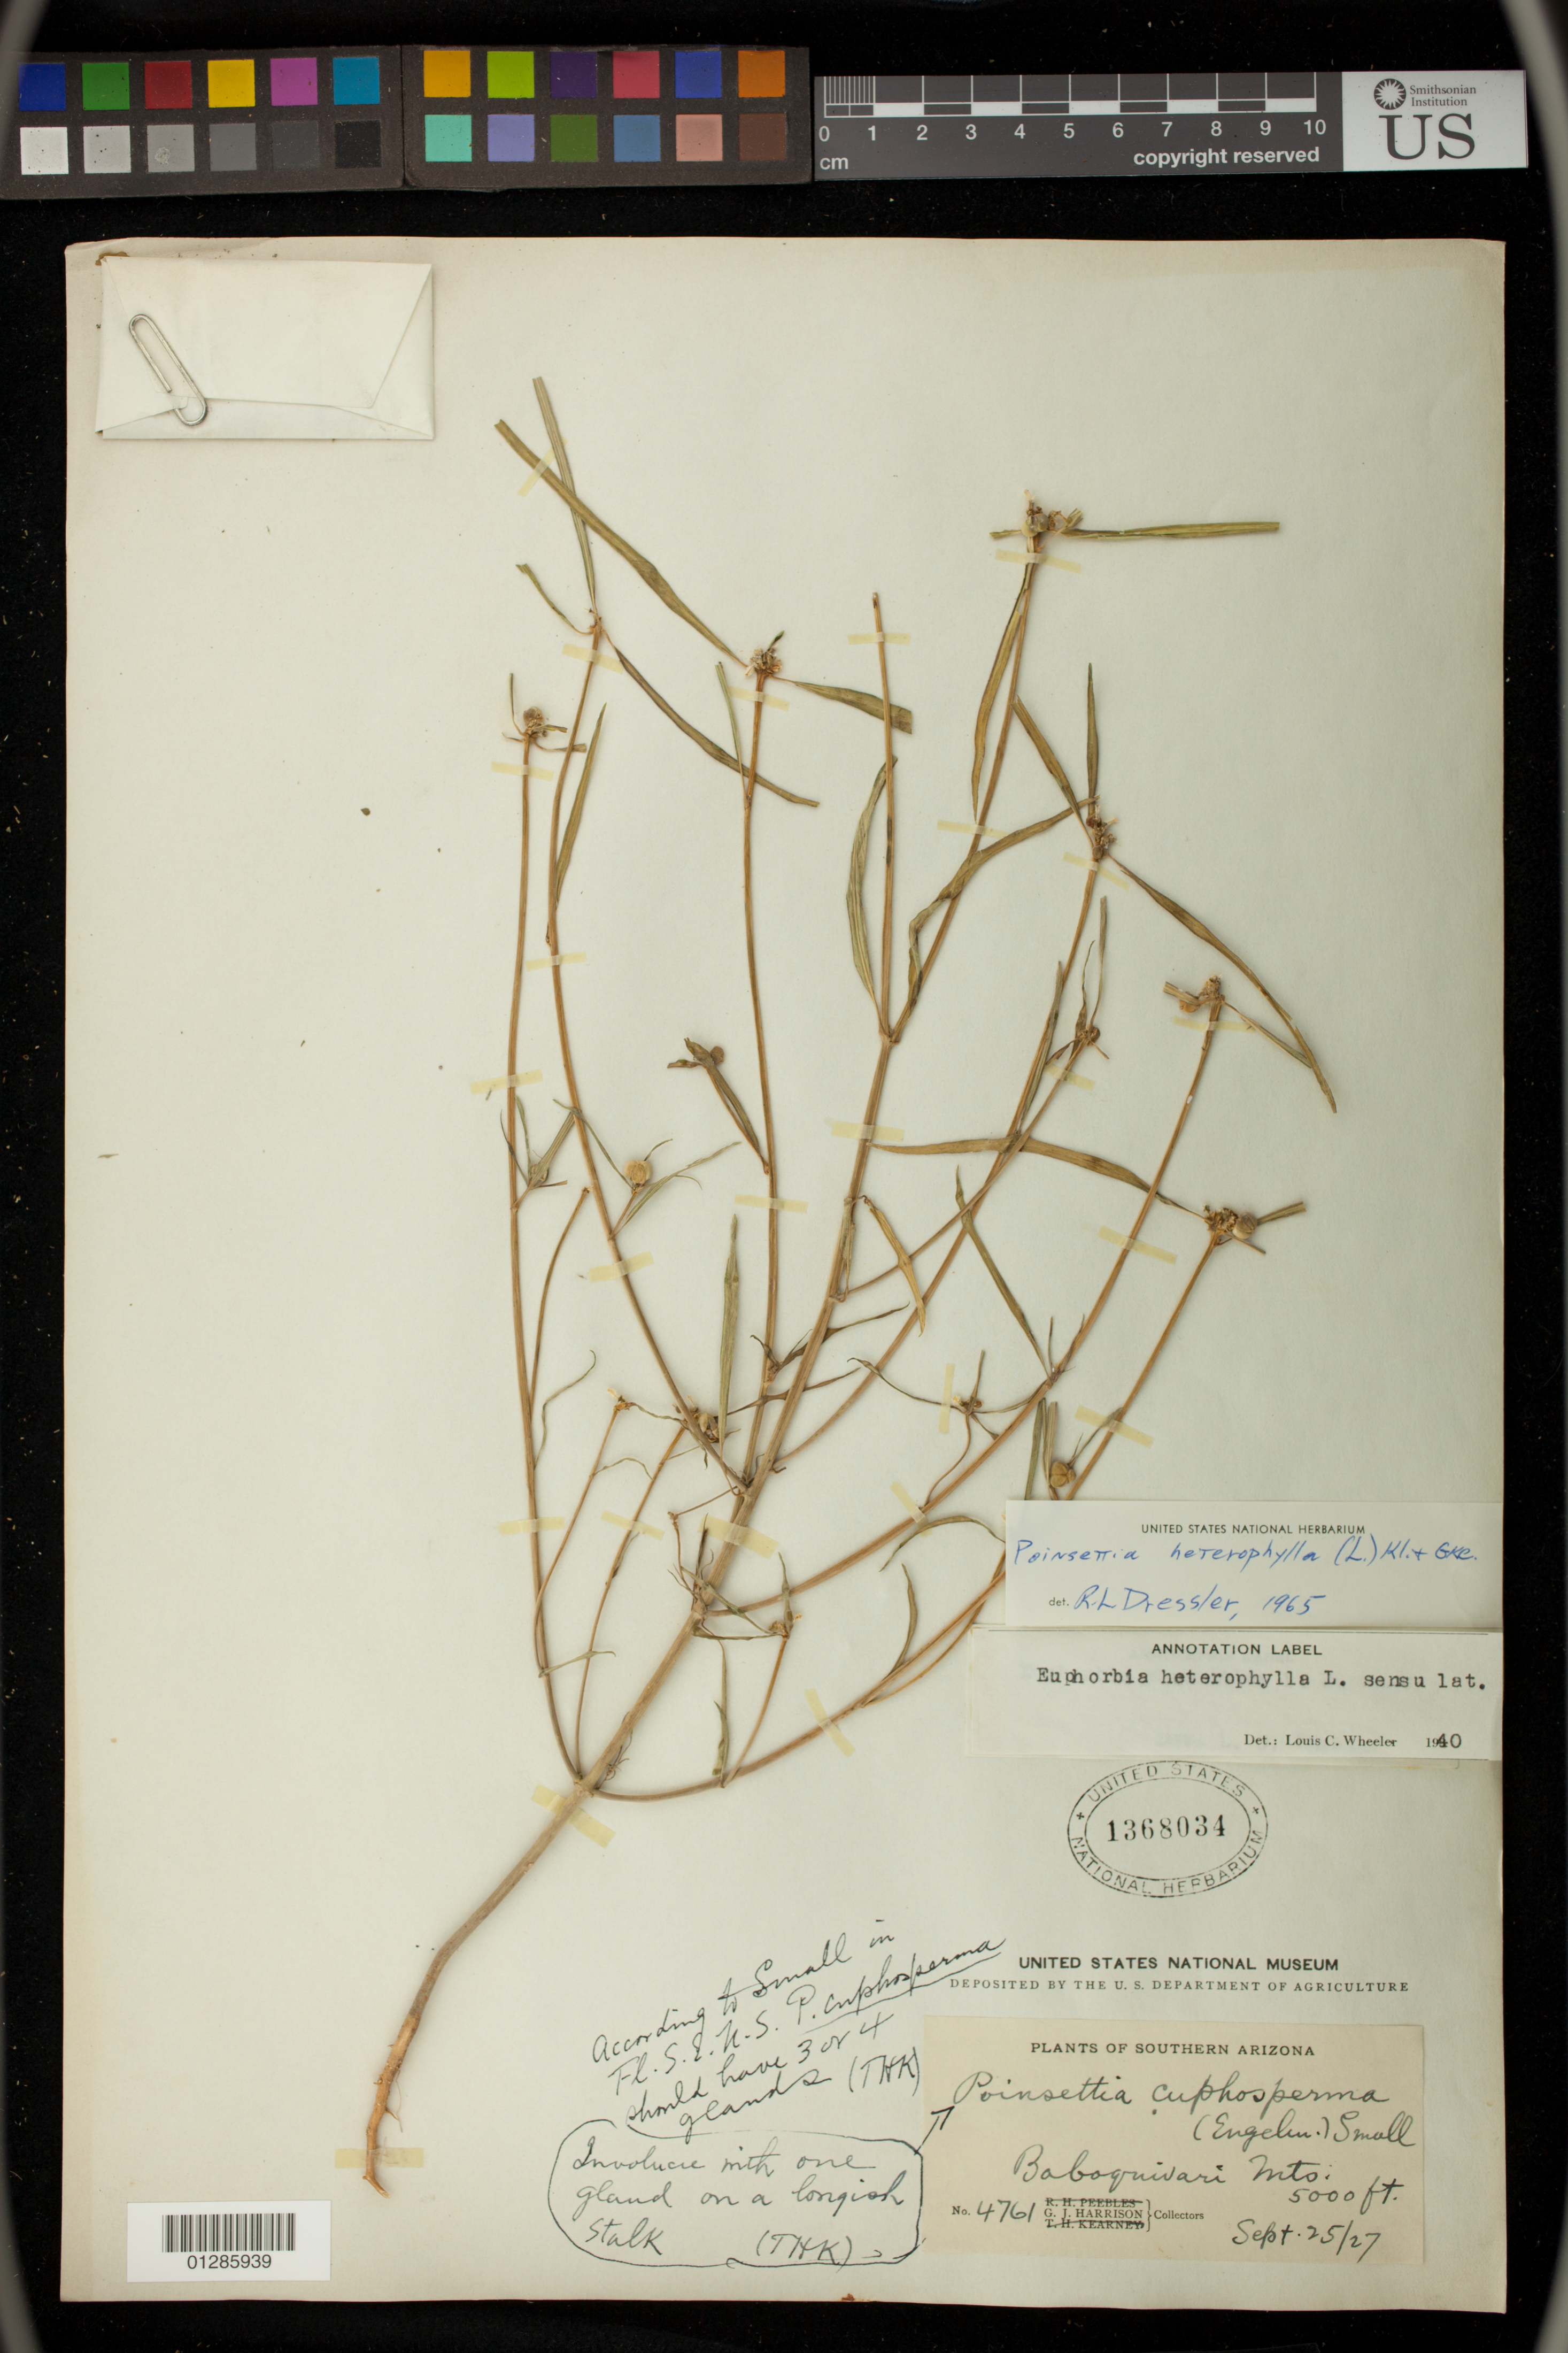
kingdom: Plantae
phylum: Tracheophyta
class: Magnoliopsida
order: Malpighiales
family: Euphorbiaceae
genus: Euphorbia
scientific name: Euphorbia heterophylla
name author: L.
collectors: G. J. Harrison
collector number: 4761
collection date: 1927-09-25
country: United States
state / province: Arizona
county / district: Pima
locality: Baboquivari Mts.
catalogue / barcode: US 1368034